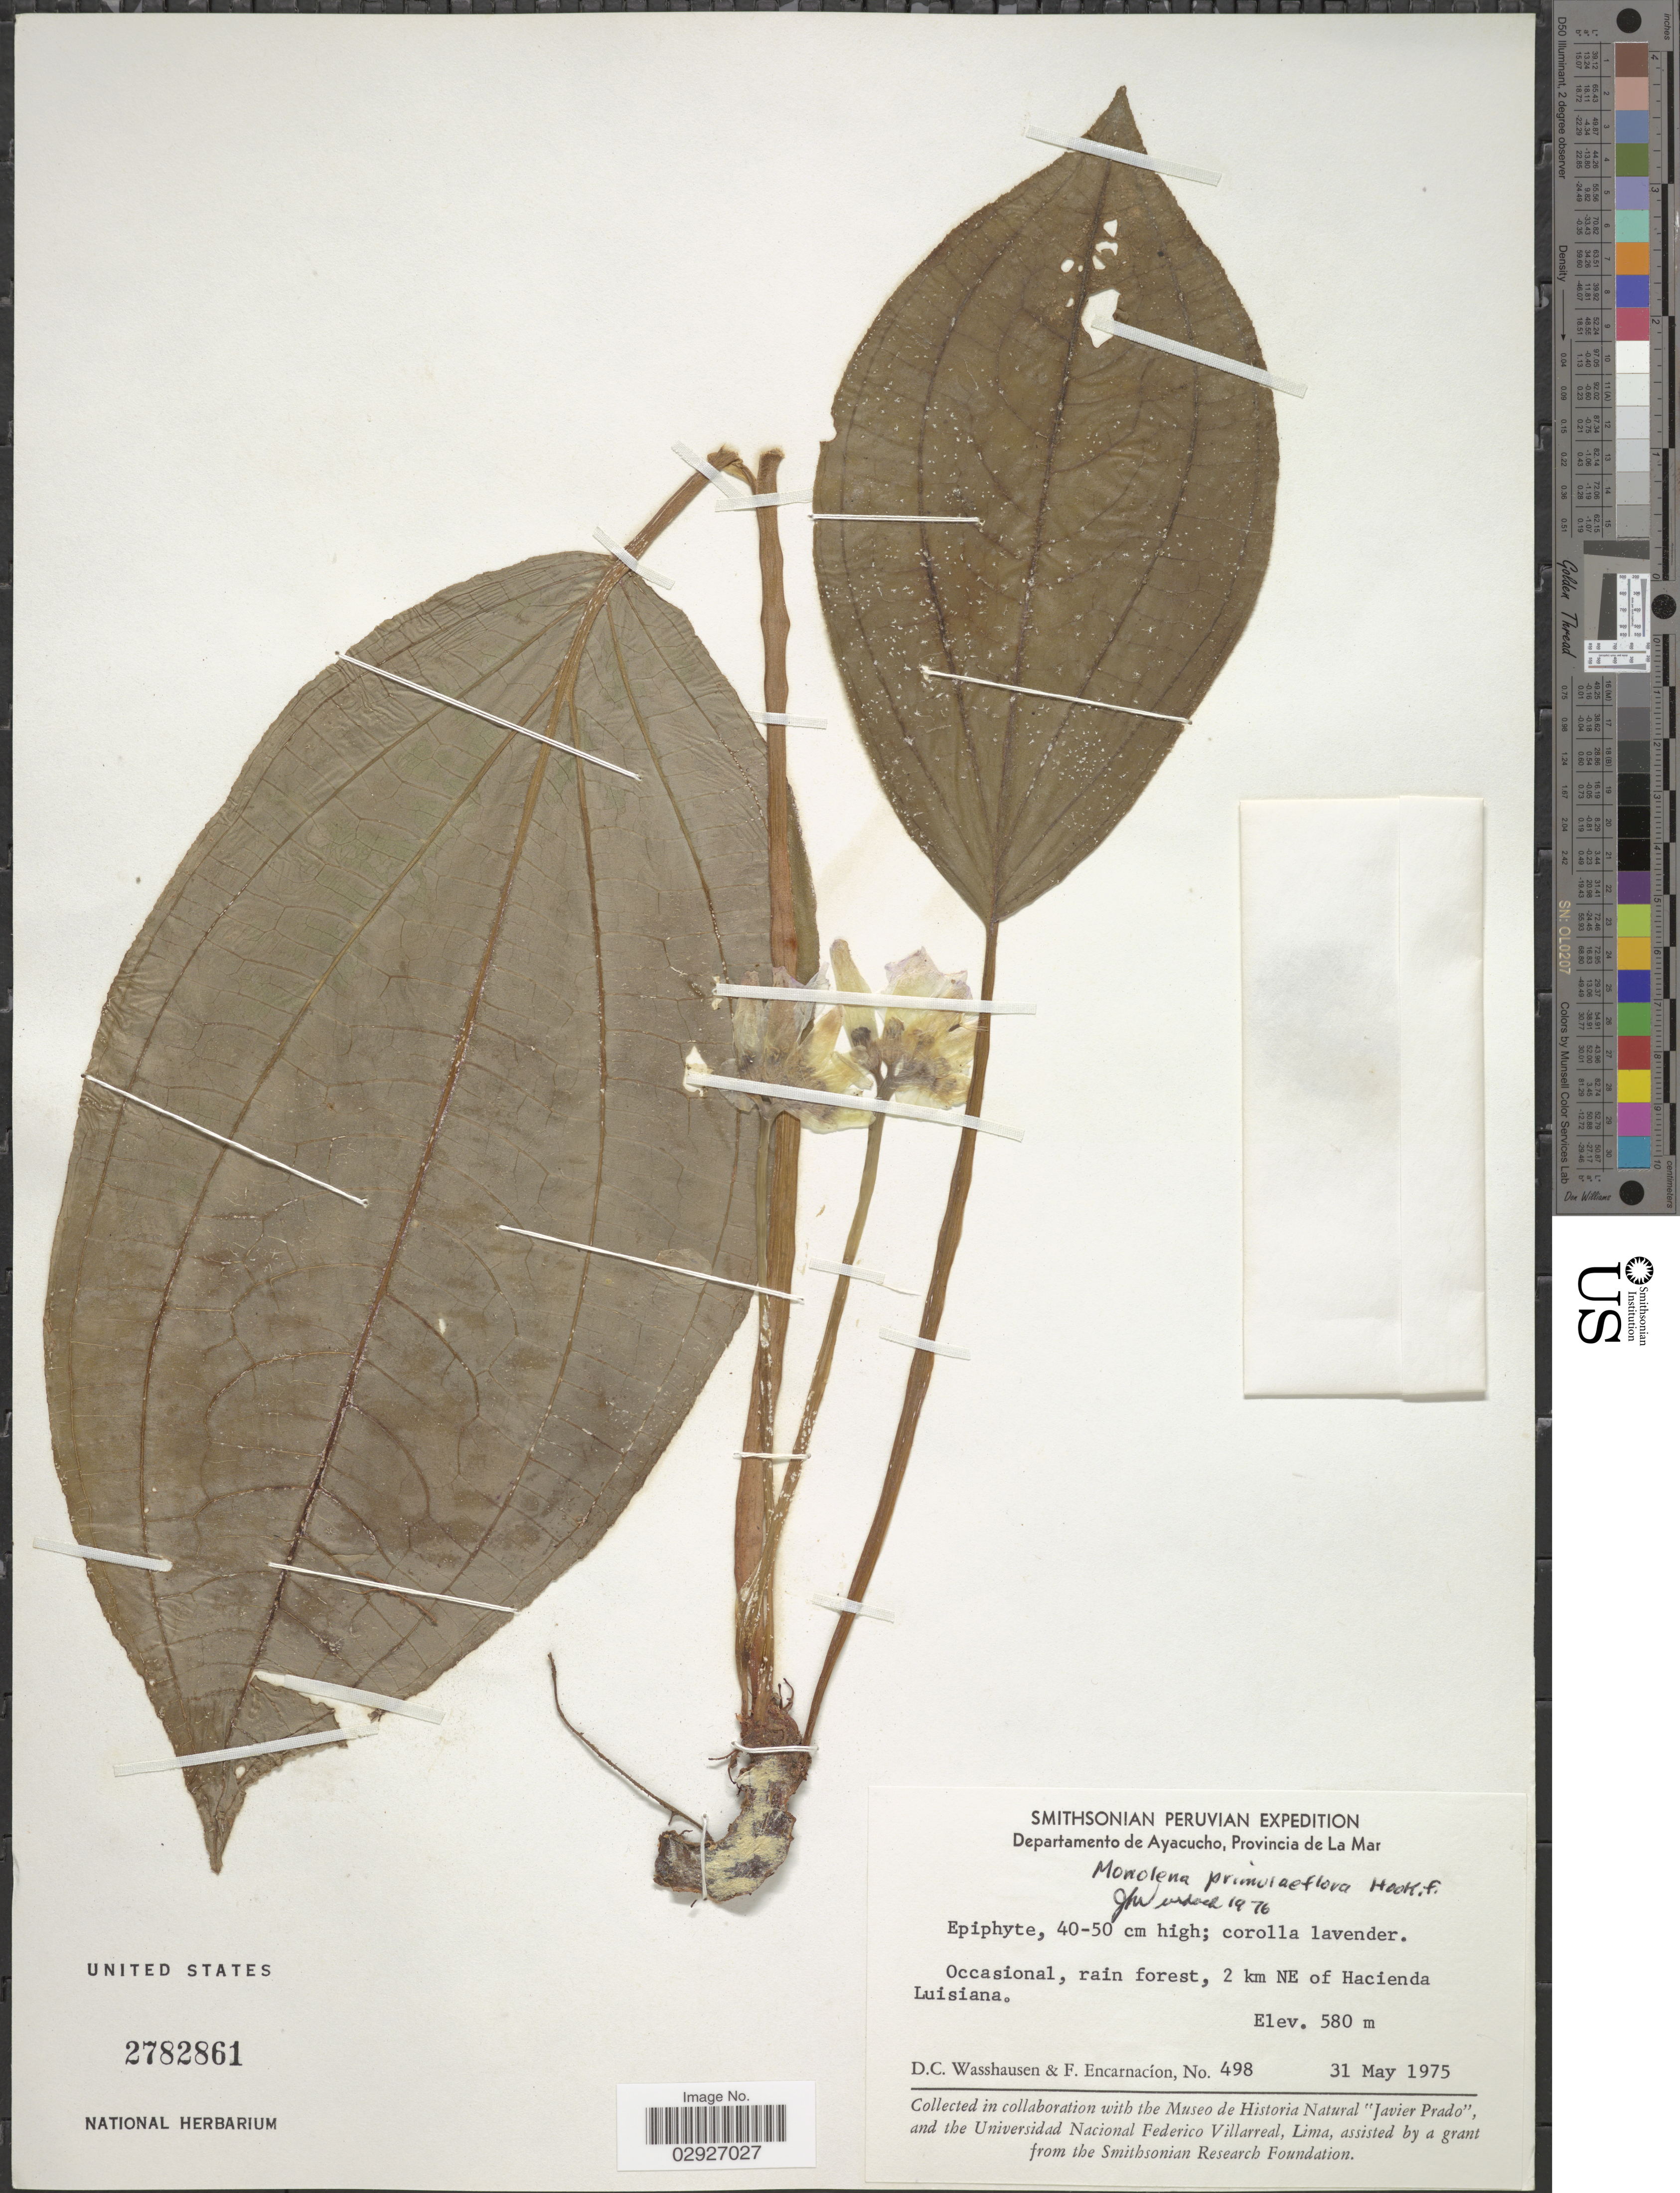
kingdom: Plantae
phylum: Tracheophyta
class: Magnoliopsida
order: Myrtales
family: Melastomataceae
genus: Monolena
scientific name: Monolena primuliflora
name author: Hook. f.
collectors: D. C. Wasshausen & F. Encarnación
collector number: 498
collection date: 1975-05-31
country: Peru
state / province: Ayacucho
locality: Departamento de Ayacucho, Provincia de La Mar. Occasional, rain forest, 2 km NE of Hacienda Luisiana.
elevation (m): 580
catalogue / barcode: US 2782861